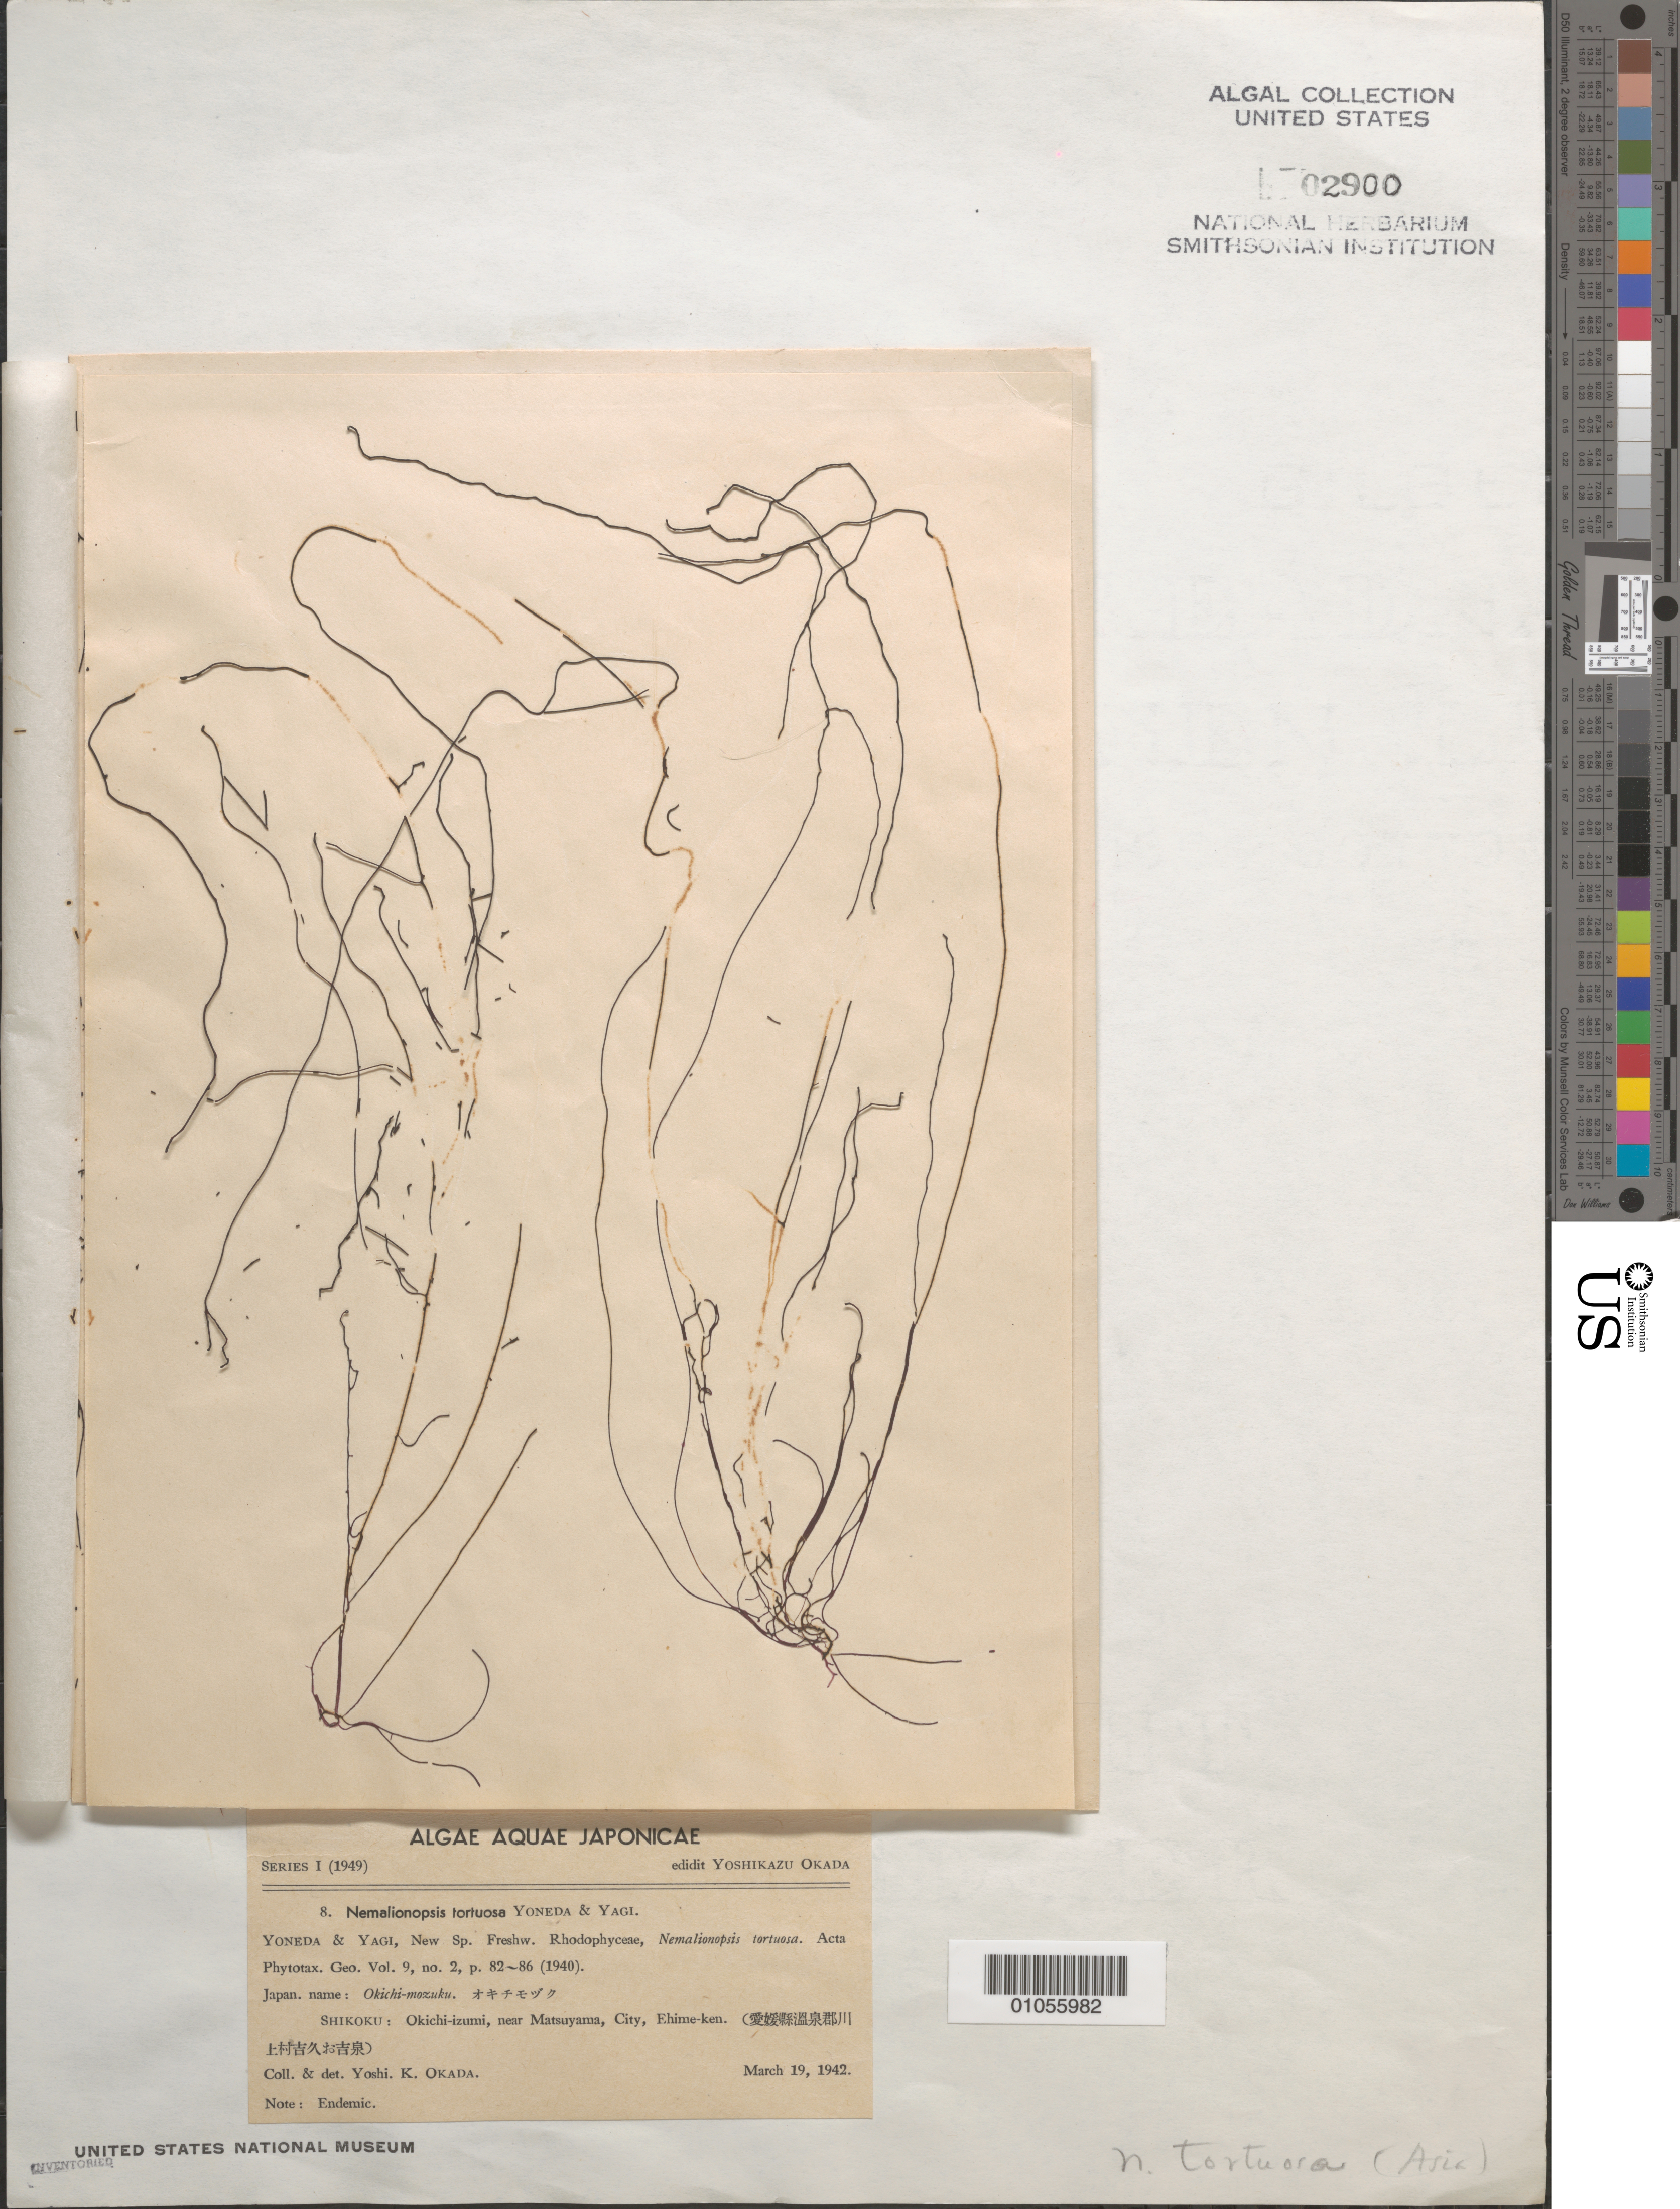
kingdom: Plantae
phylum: Rhodophyta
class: Florideophyceae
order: Thoreales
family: Thoreaceae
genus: Nemalionopsis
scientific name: Nemalionopsis tortuosa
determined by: Okada, Y. K.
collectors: Y. Okada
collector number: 8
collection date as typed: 19 Mar 1942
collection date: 1942-03-19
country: Japan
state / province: Ehime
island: Shikoku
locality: Okichi-izumi, near Matsuyama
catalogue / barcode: US 2900